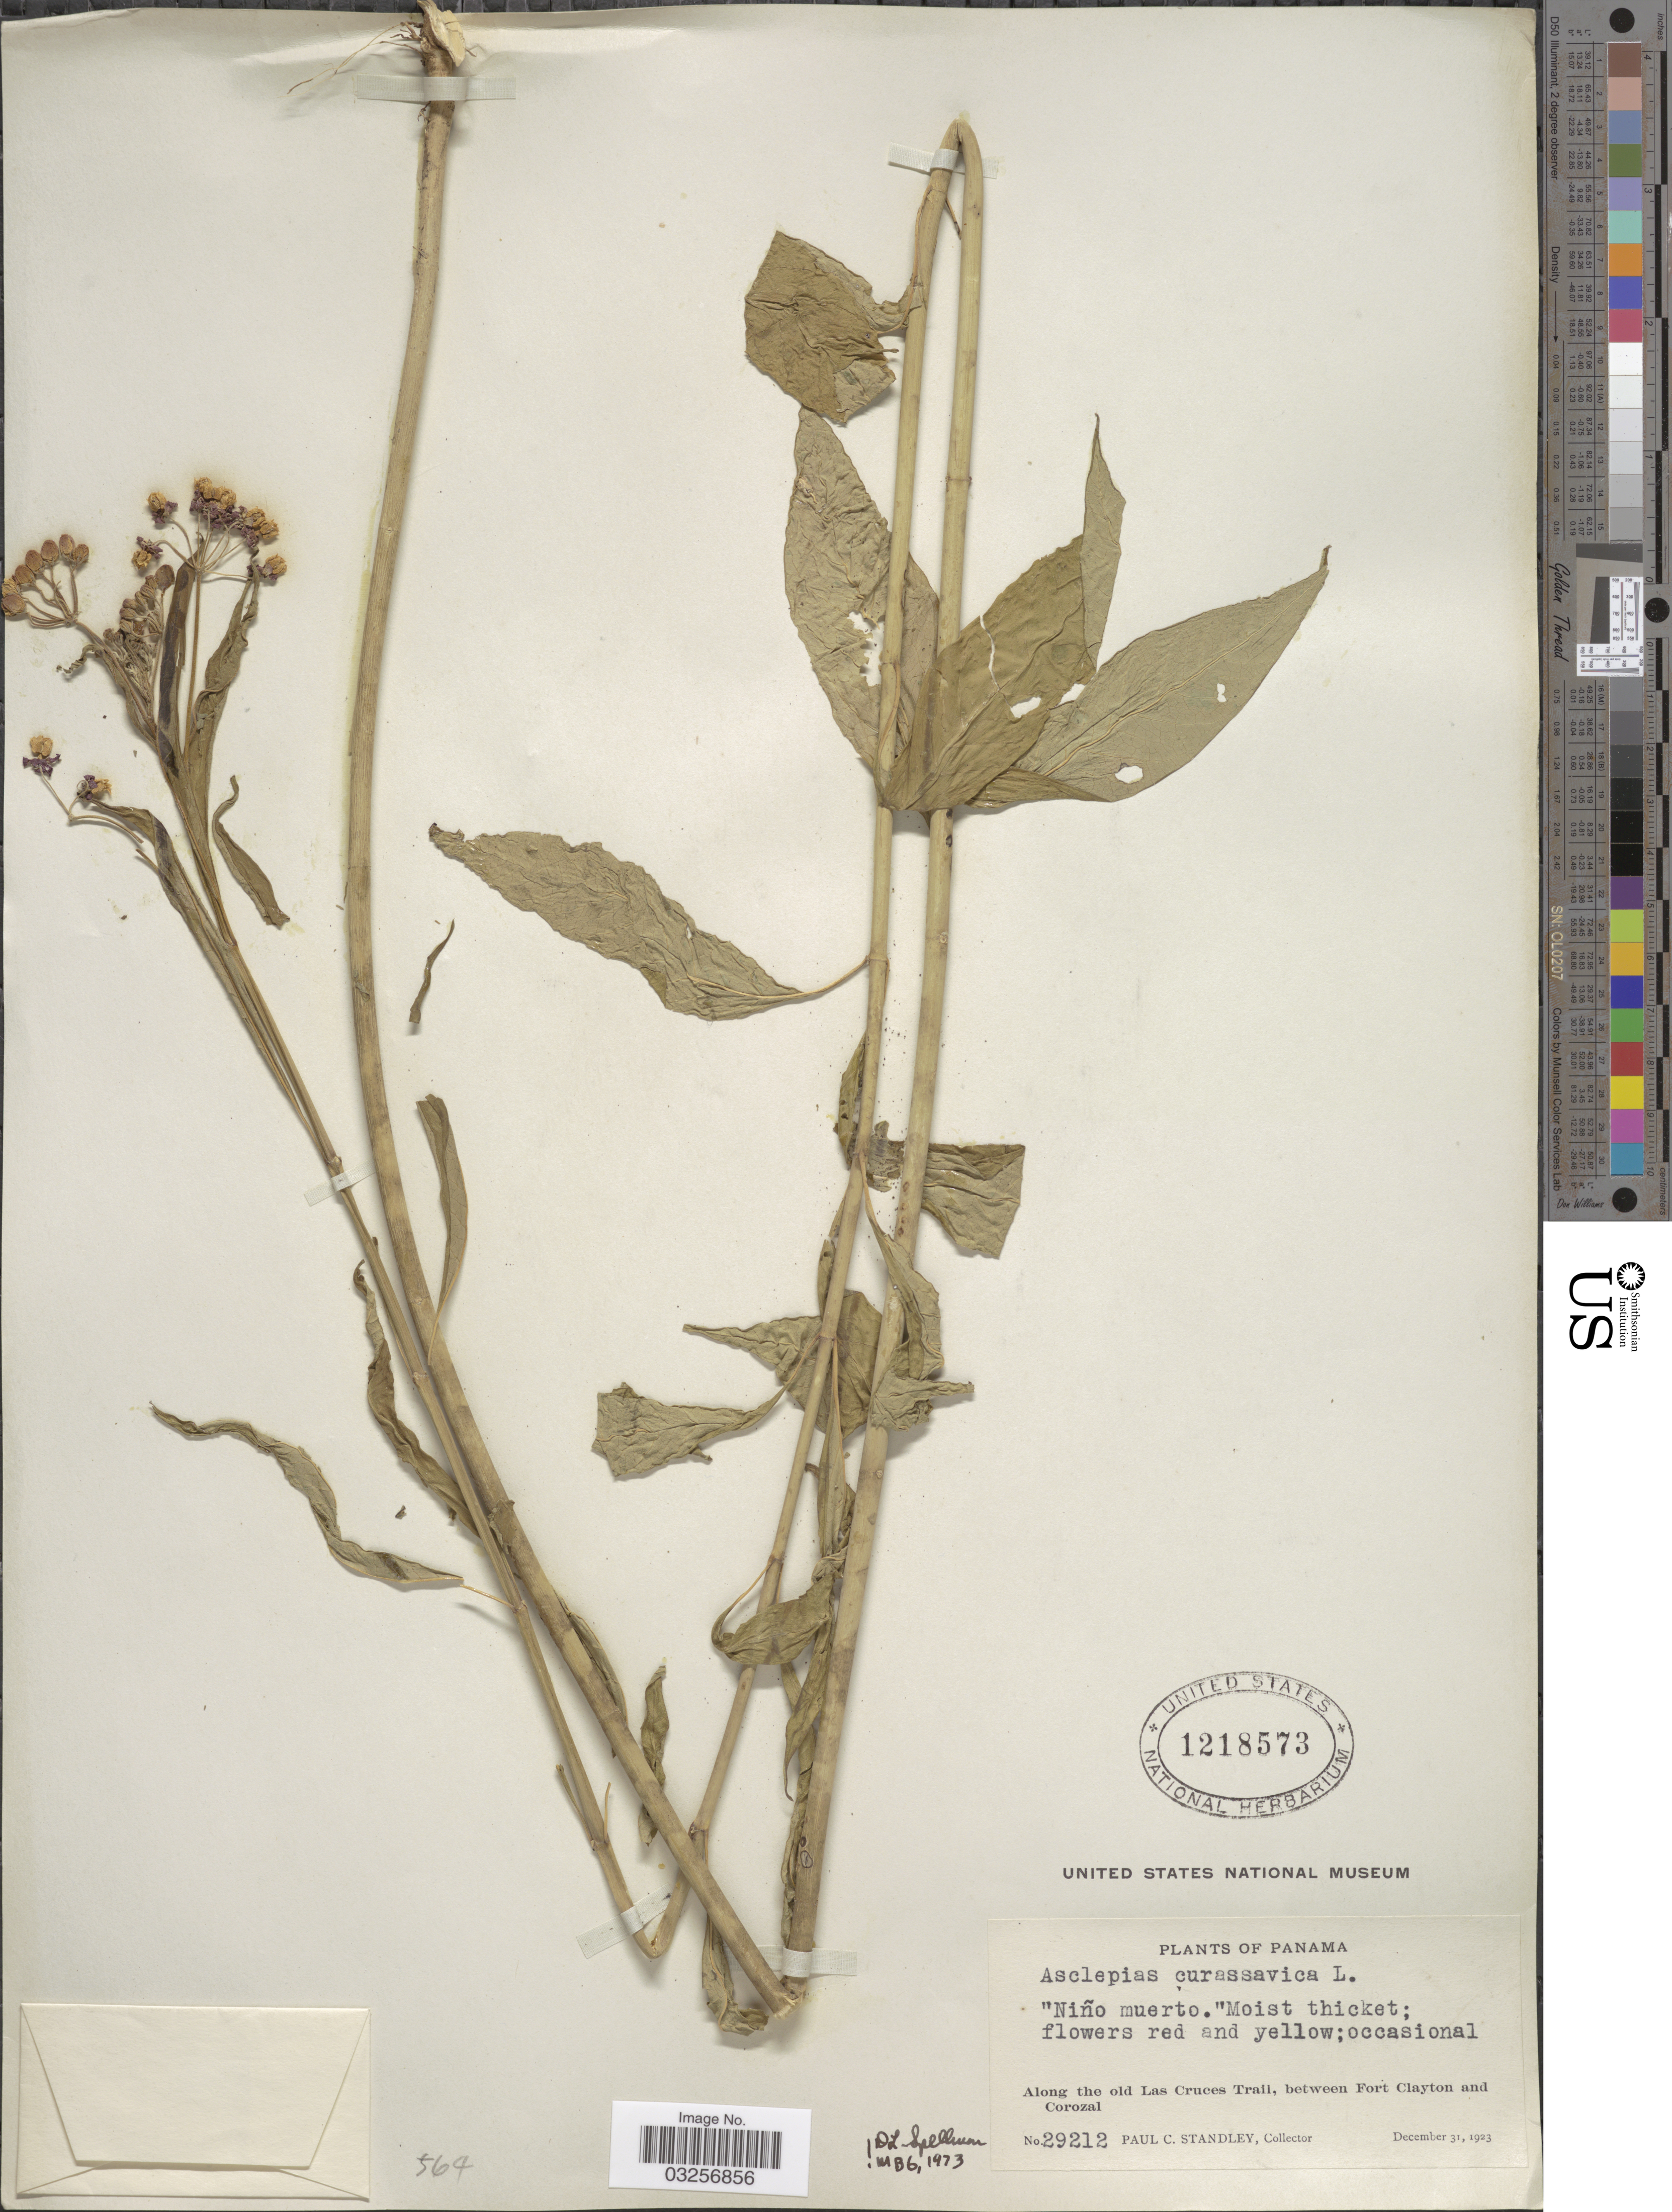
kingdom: Plantae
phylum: Tracheophyta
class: Magnoliopsida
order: Gentianales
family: Apocynaceae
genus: Asclepias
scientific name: Asclepias curassavica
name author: L.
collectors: P. C. Standley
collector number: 29212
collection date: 1923-12-31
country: Panama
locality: Along the old Las Cruces Trail, between Fort Clayton and Corozal.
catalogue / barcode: US 1218573